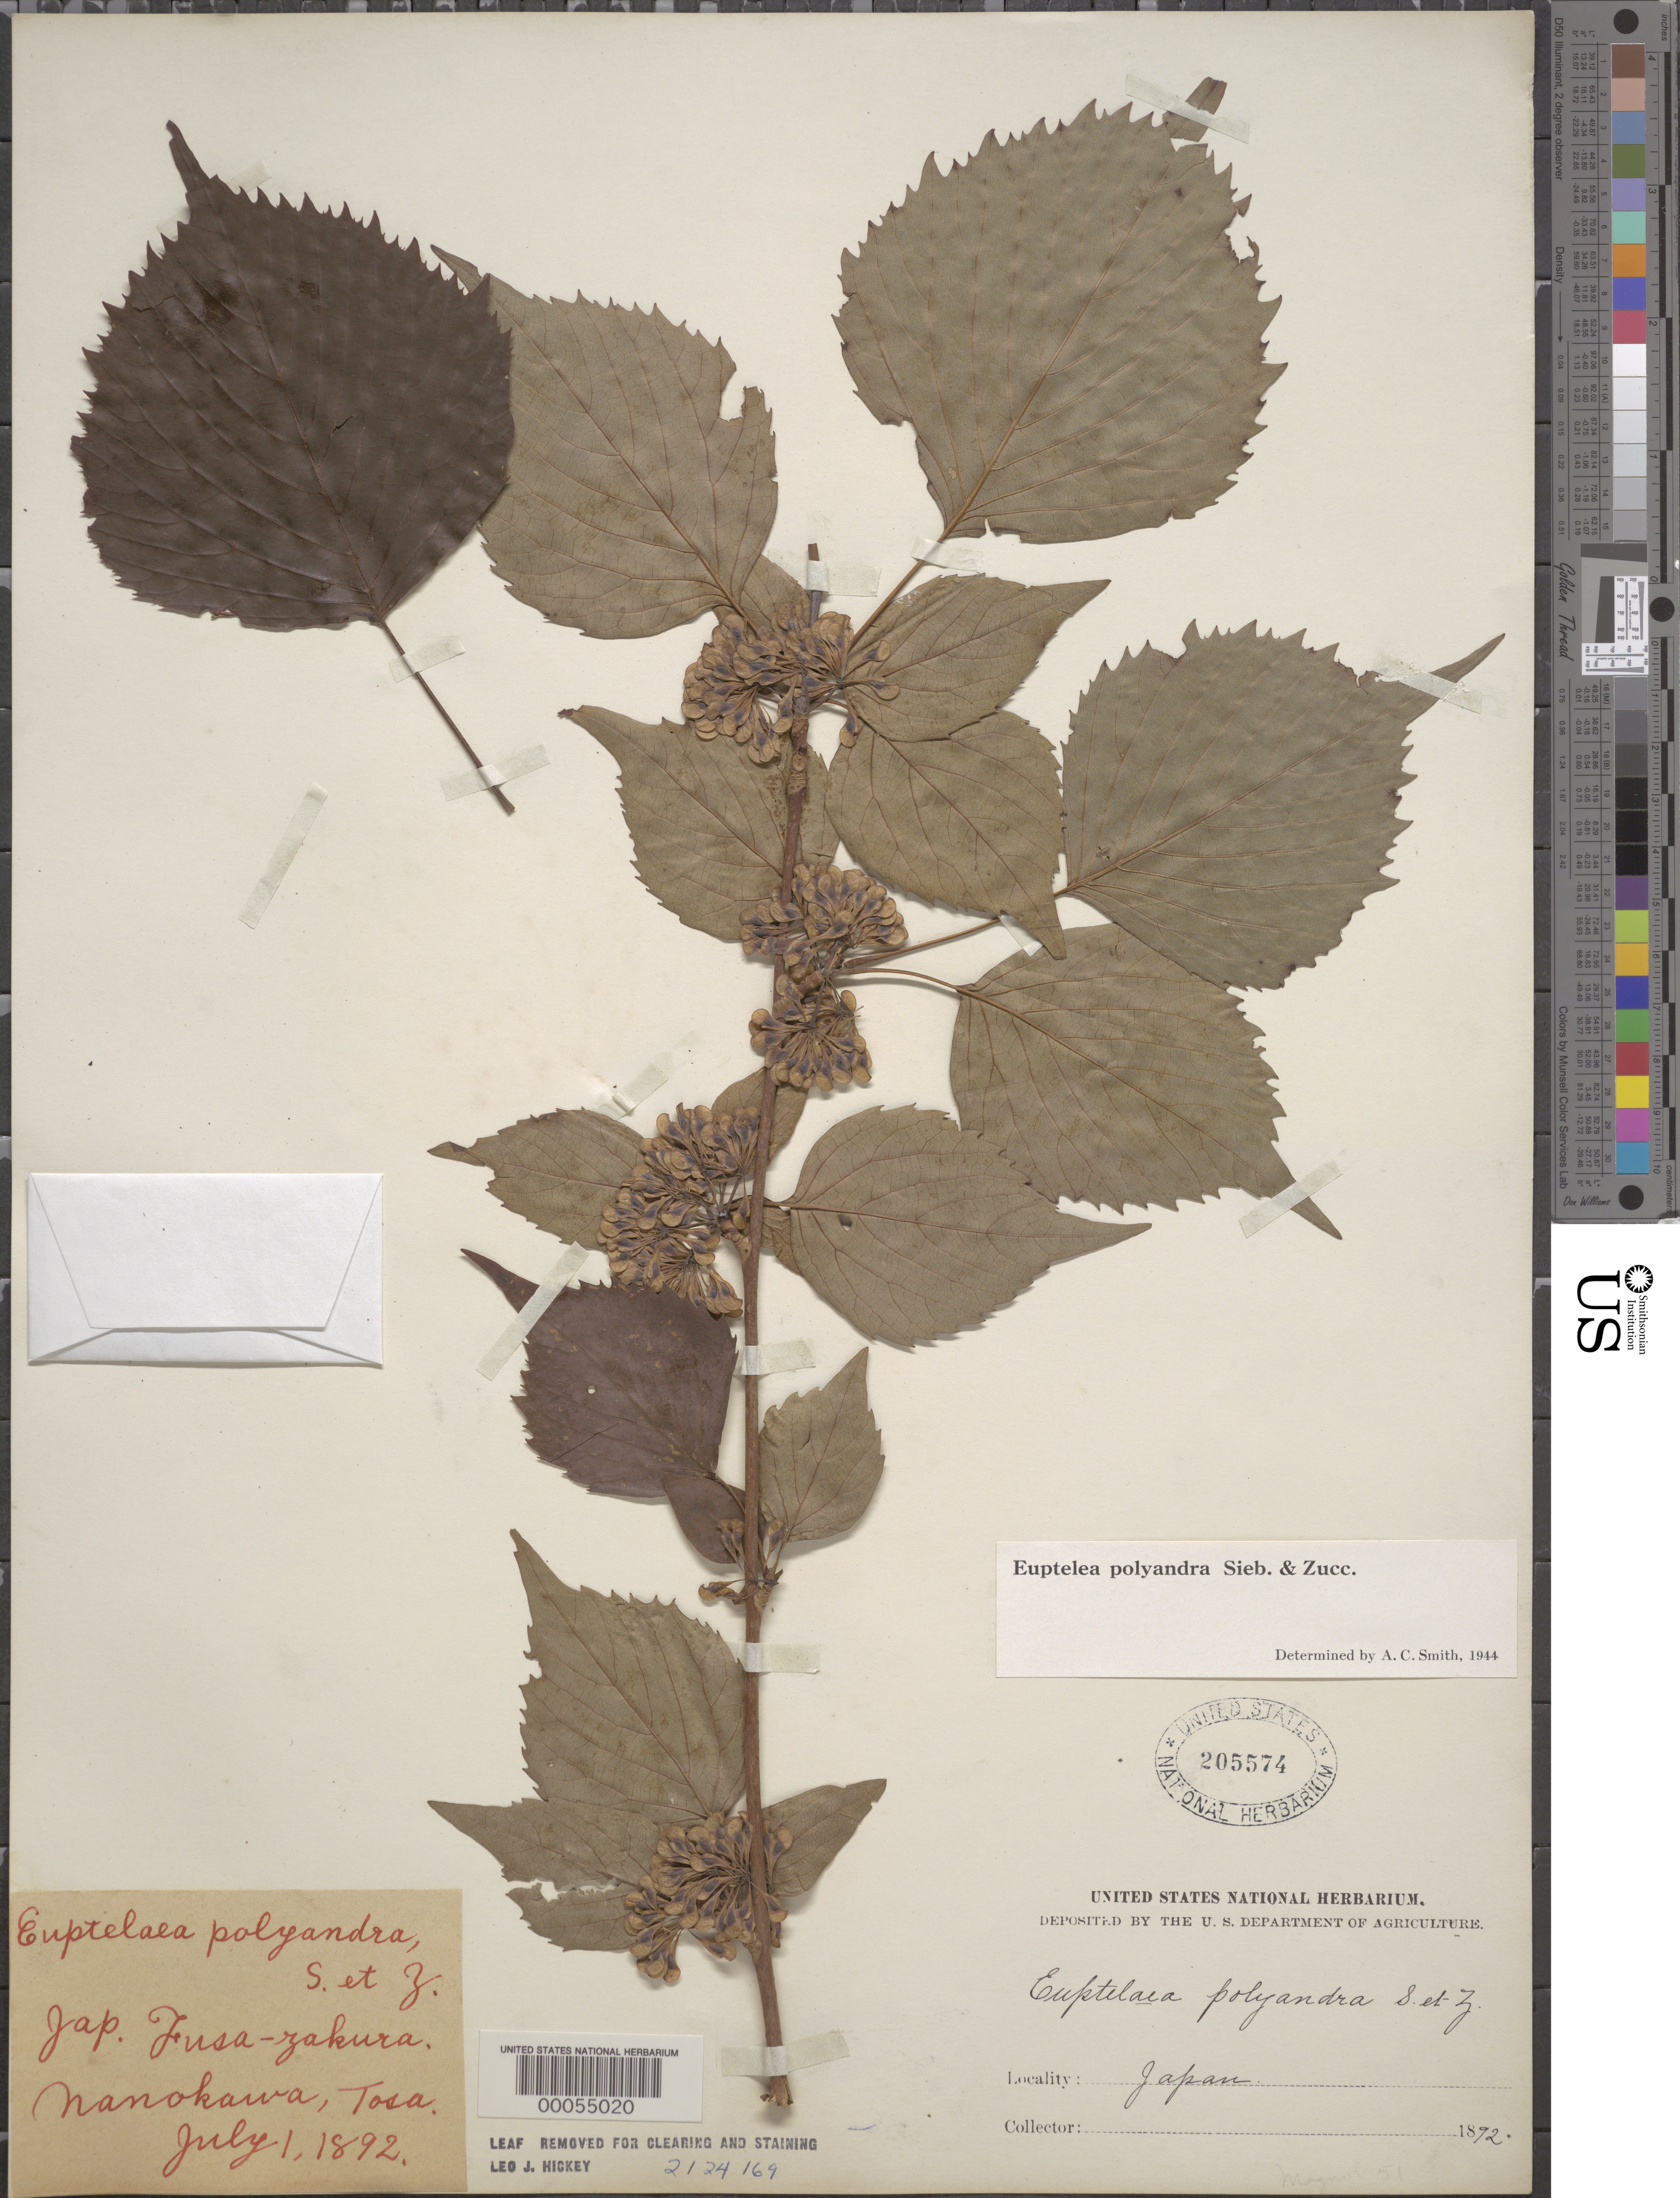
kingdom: Plantae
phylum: Tracheophyta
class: Magnoliopsida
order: Ranunculales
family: Eupteleaceae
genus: Euptelea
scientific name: Euptelea polyandra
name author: Siebold & Zucc.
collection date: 1892-07-01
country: Japan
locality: Nanokawa, Tosa.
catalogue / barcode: US 205574